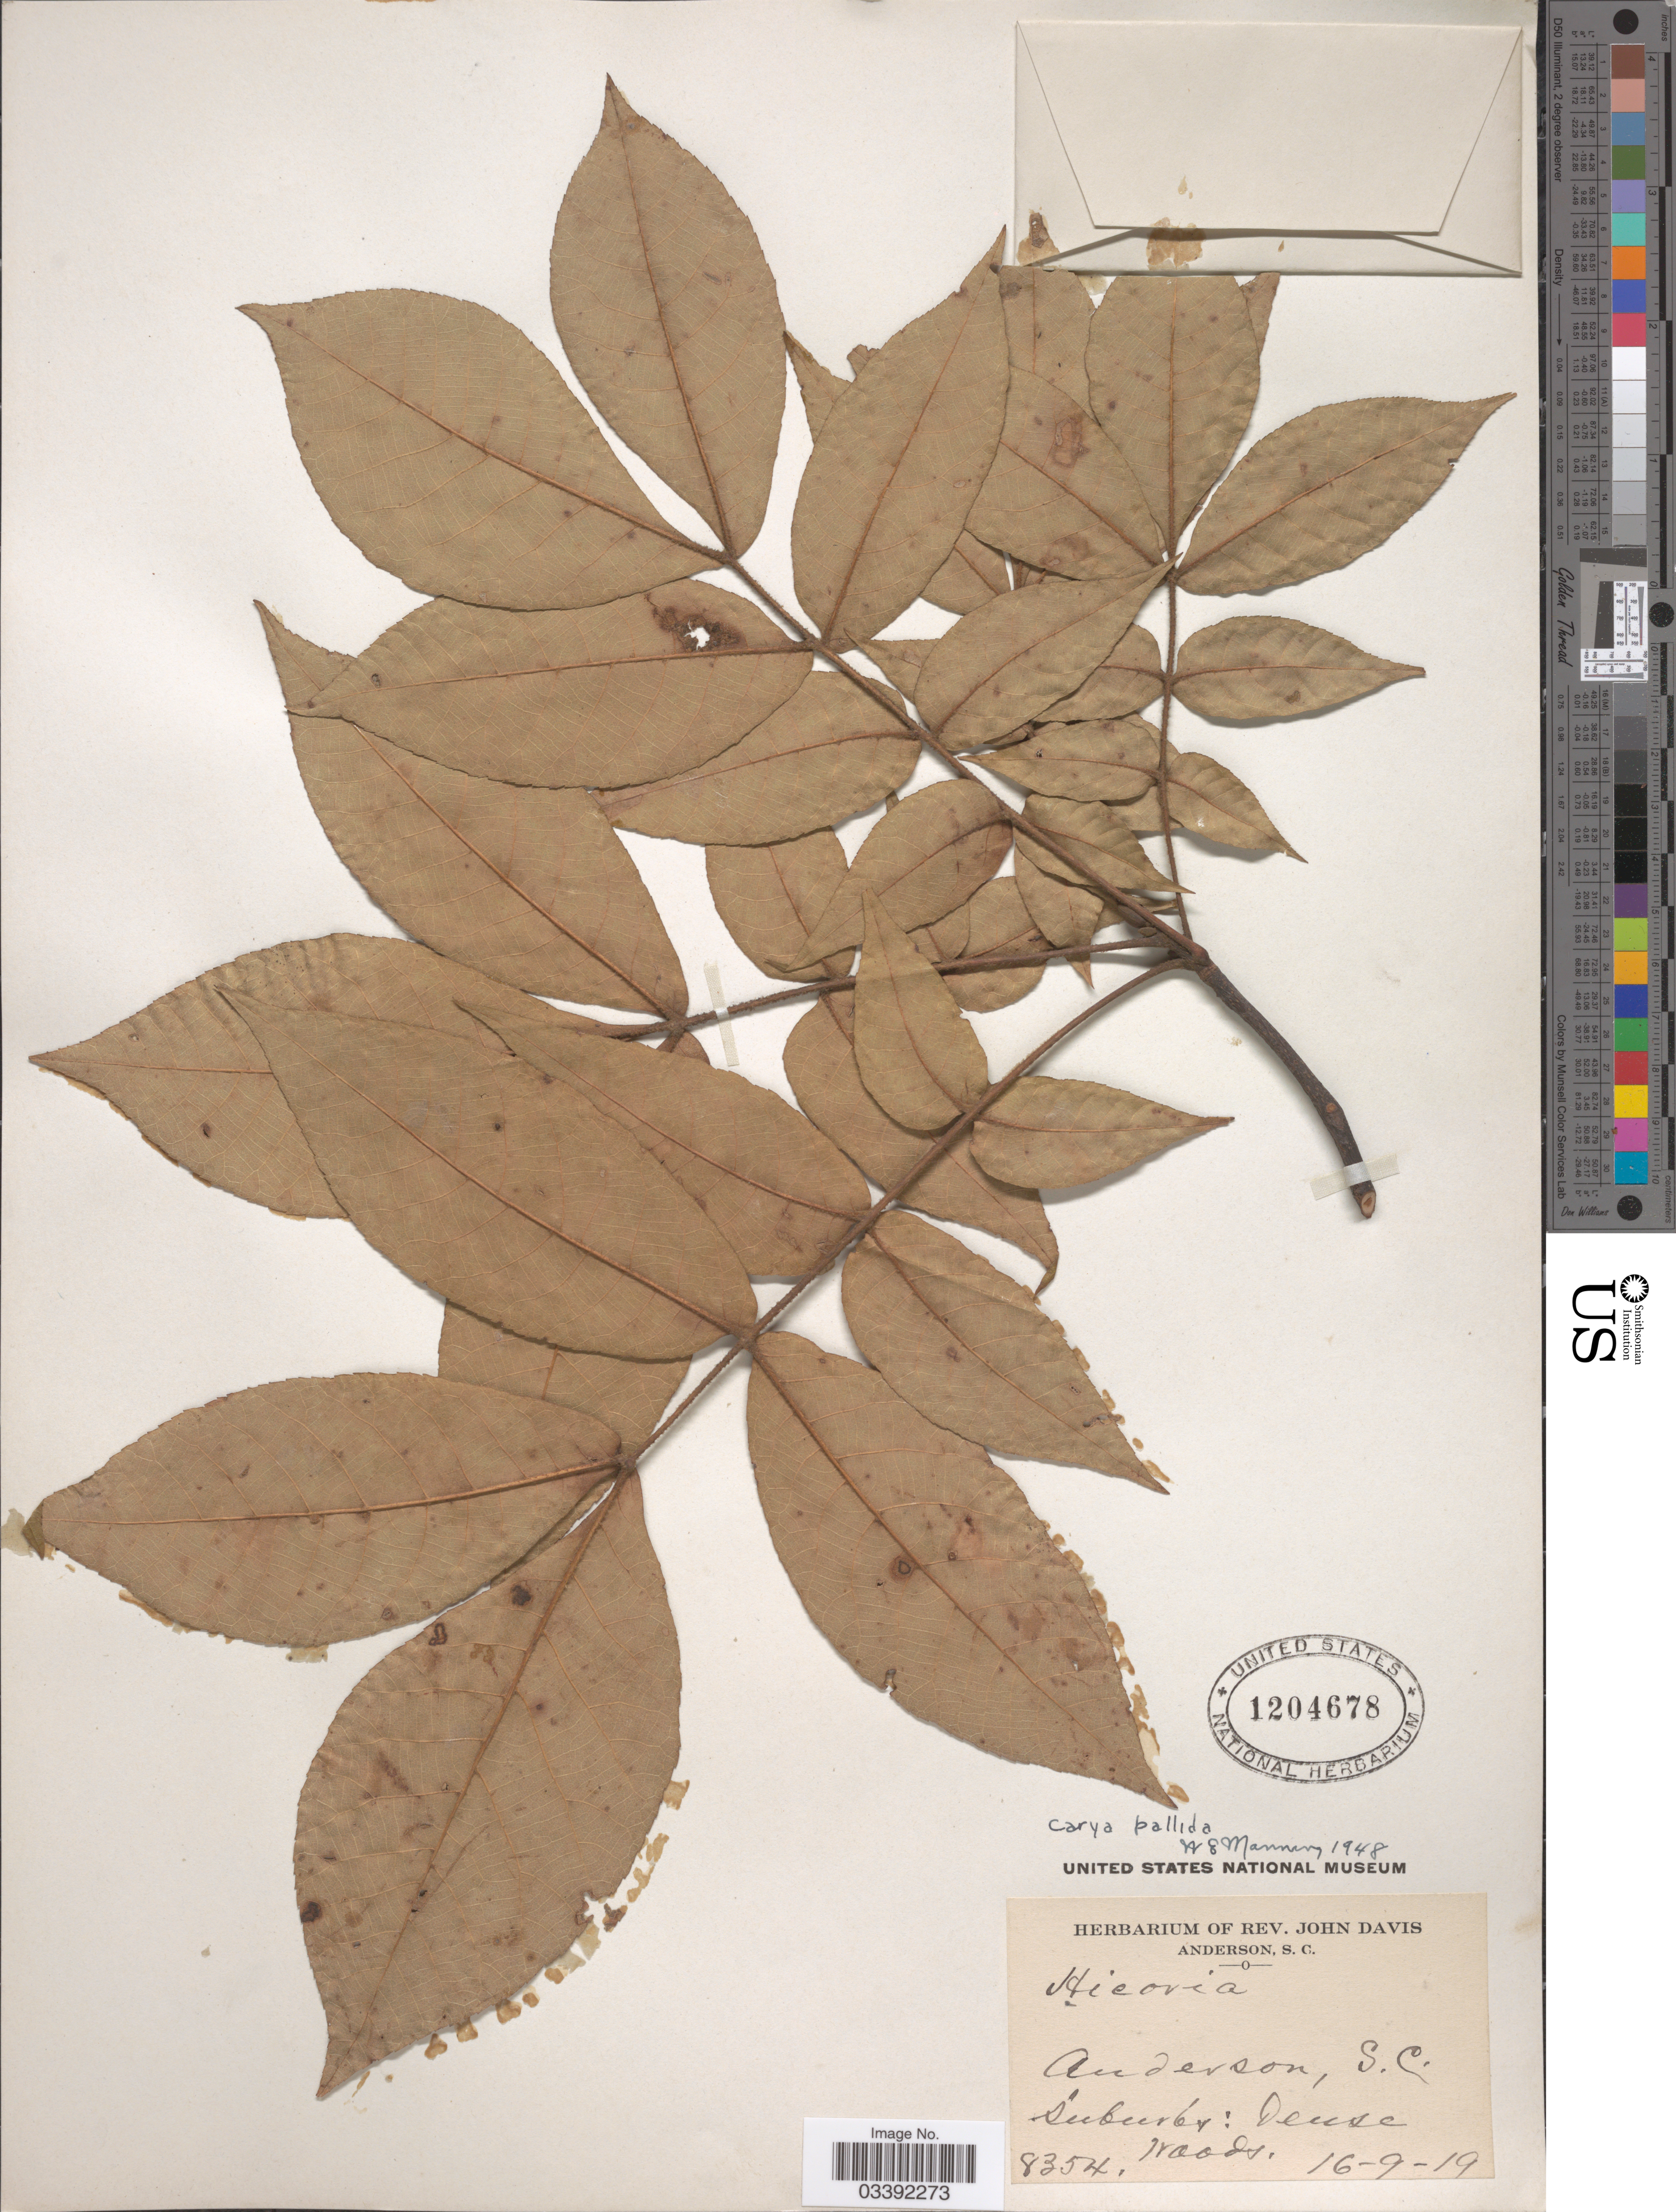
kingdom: Plantae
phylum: Tracheophyta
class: Magnoliopsida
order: Fagales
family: Juglandaceae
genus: Carya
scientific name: Carya pallida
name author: (Ashe) Engl. & Graebner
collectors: ex herb. Rev. John Davis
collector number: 8354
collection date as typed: Transcribed d/m/y: 16/9/19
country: United States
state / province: South Carolina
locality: Anderson.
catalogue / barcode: US 1204678